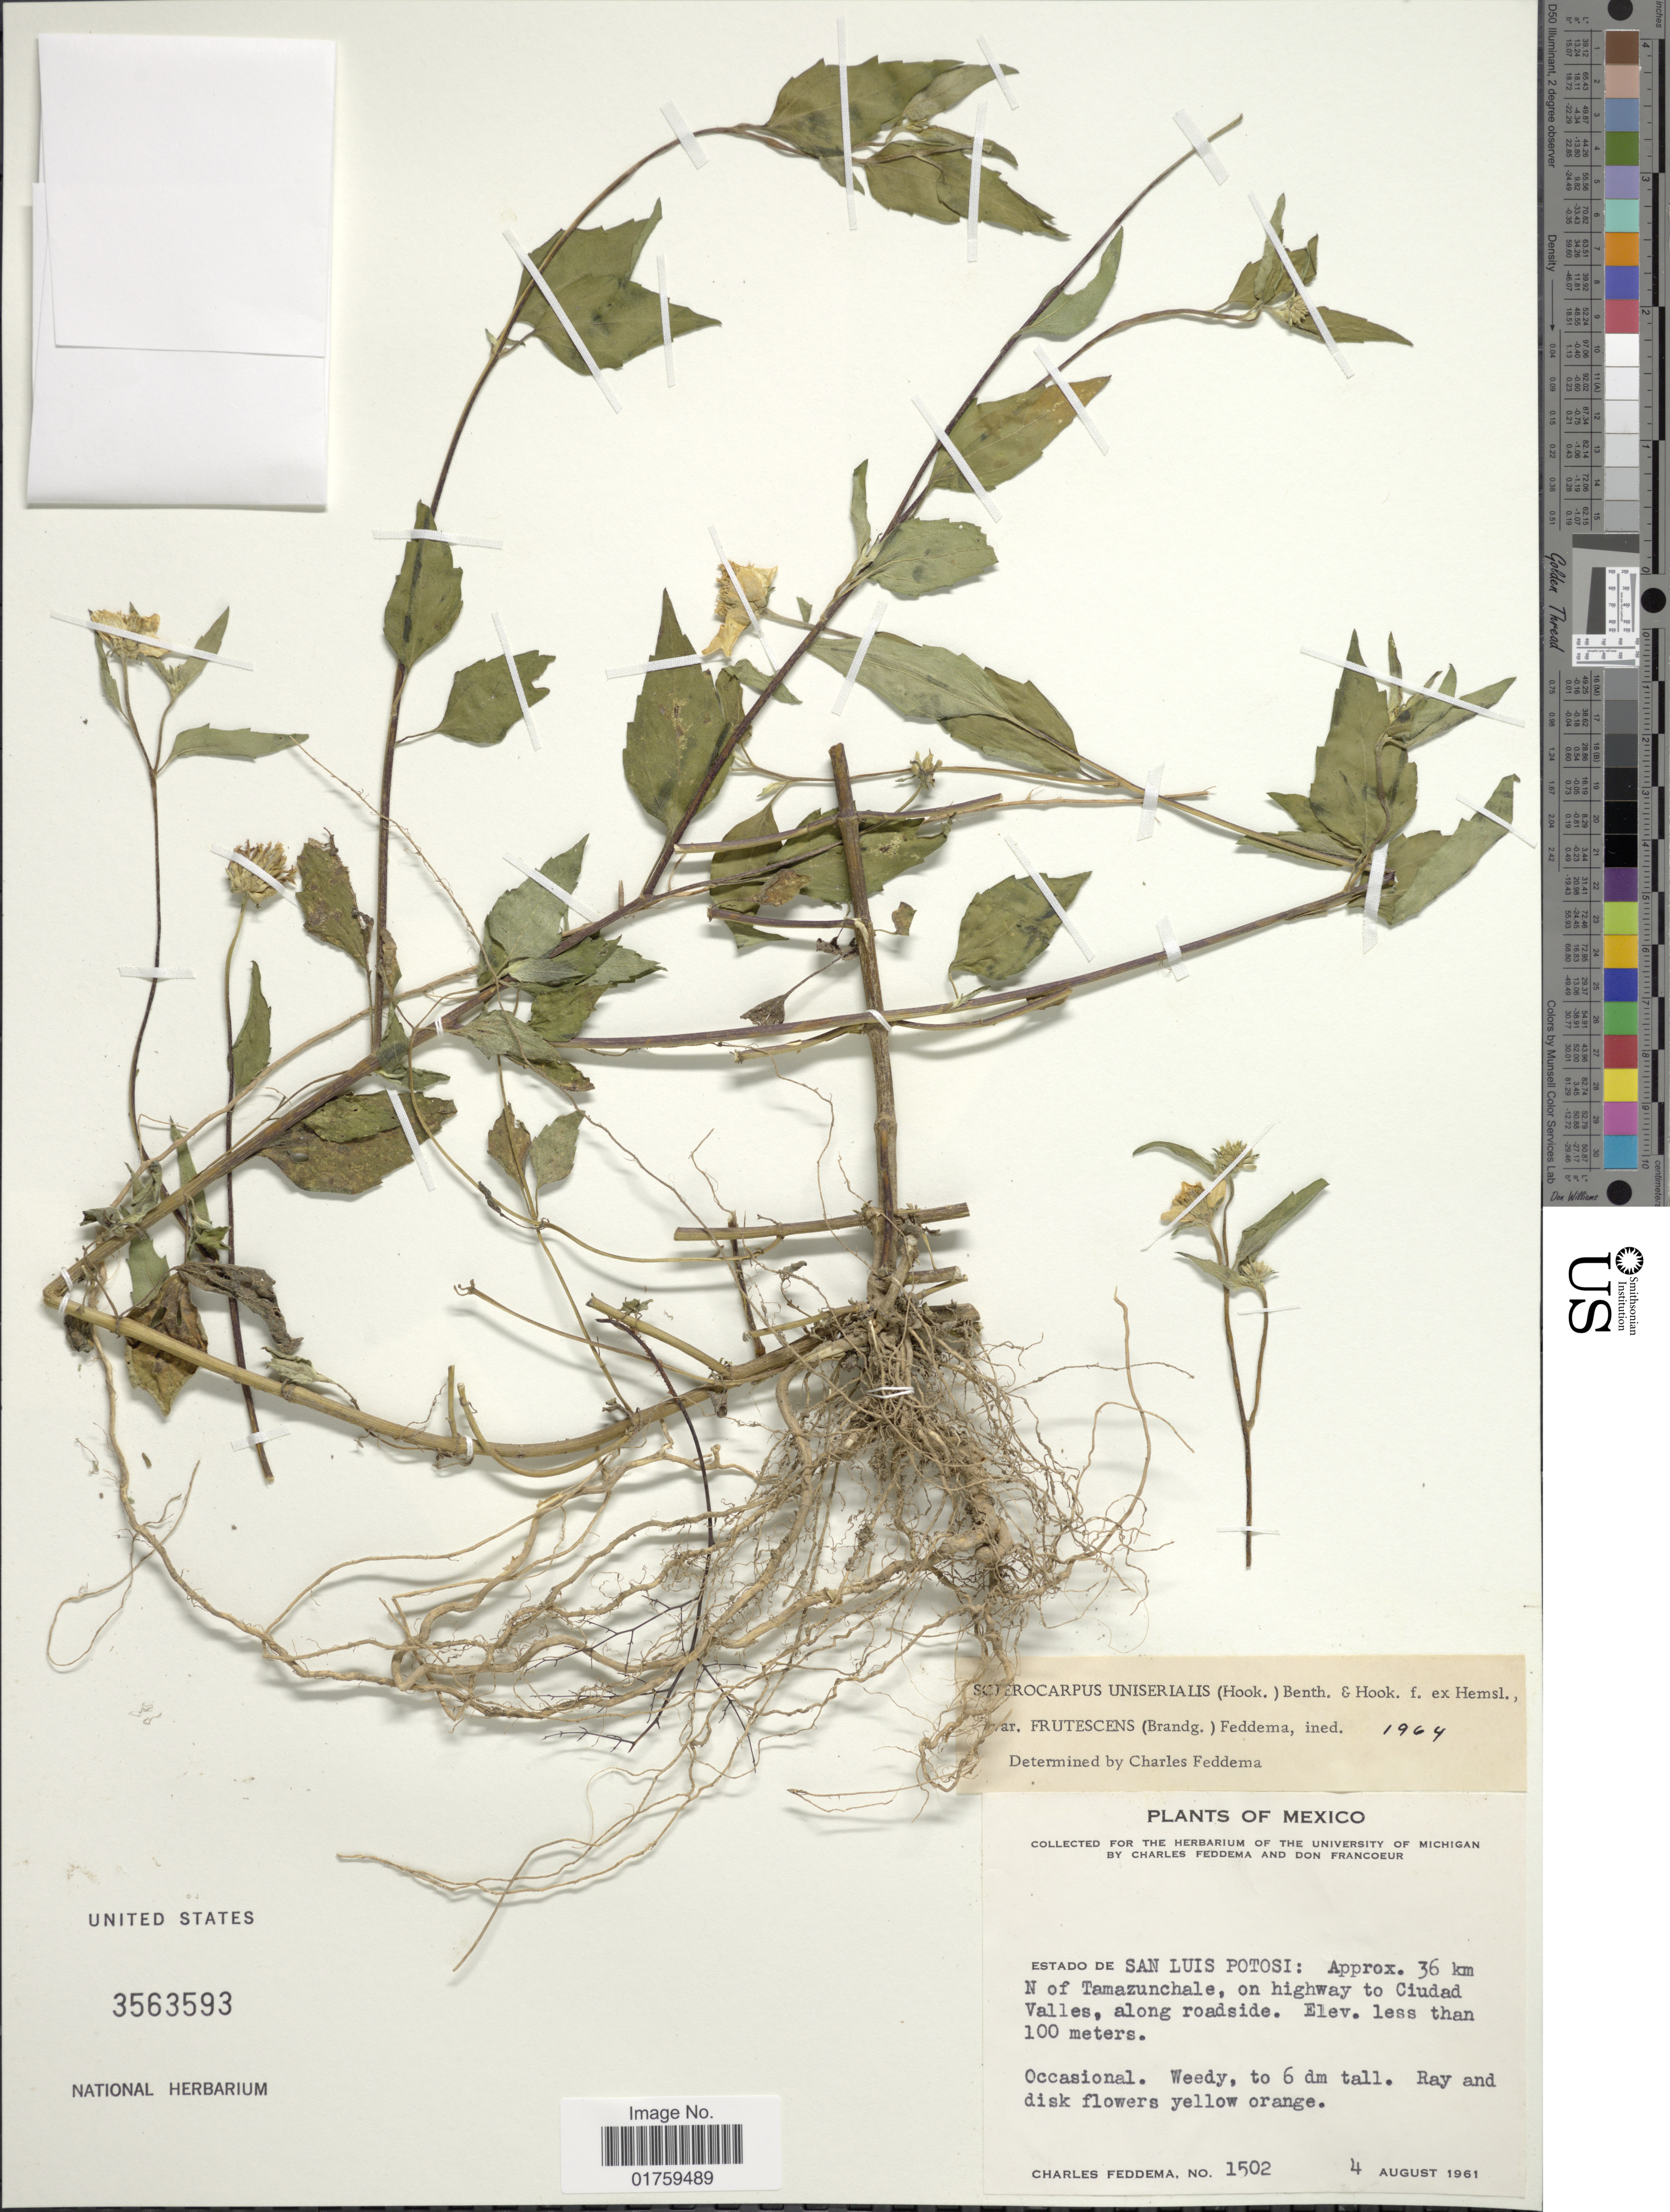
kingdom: Plantae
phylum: Tracheophyta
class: Magnoliopsida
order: Asterales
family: Asteraceae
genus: Sclerocarpus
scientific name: Sclerocarpus uniserialis var. frutescens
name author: (Brandegee) Feddema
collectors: C. Feddema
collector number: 1502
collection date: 1961-08-04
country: Mexico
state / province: San Luis Potosí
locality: Estado de San Luis Potosí: Approx. 36 km N of Tamazuchale, on highway to Ciudad Valles, along roadside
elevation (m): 100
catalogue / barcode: US 3563593